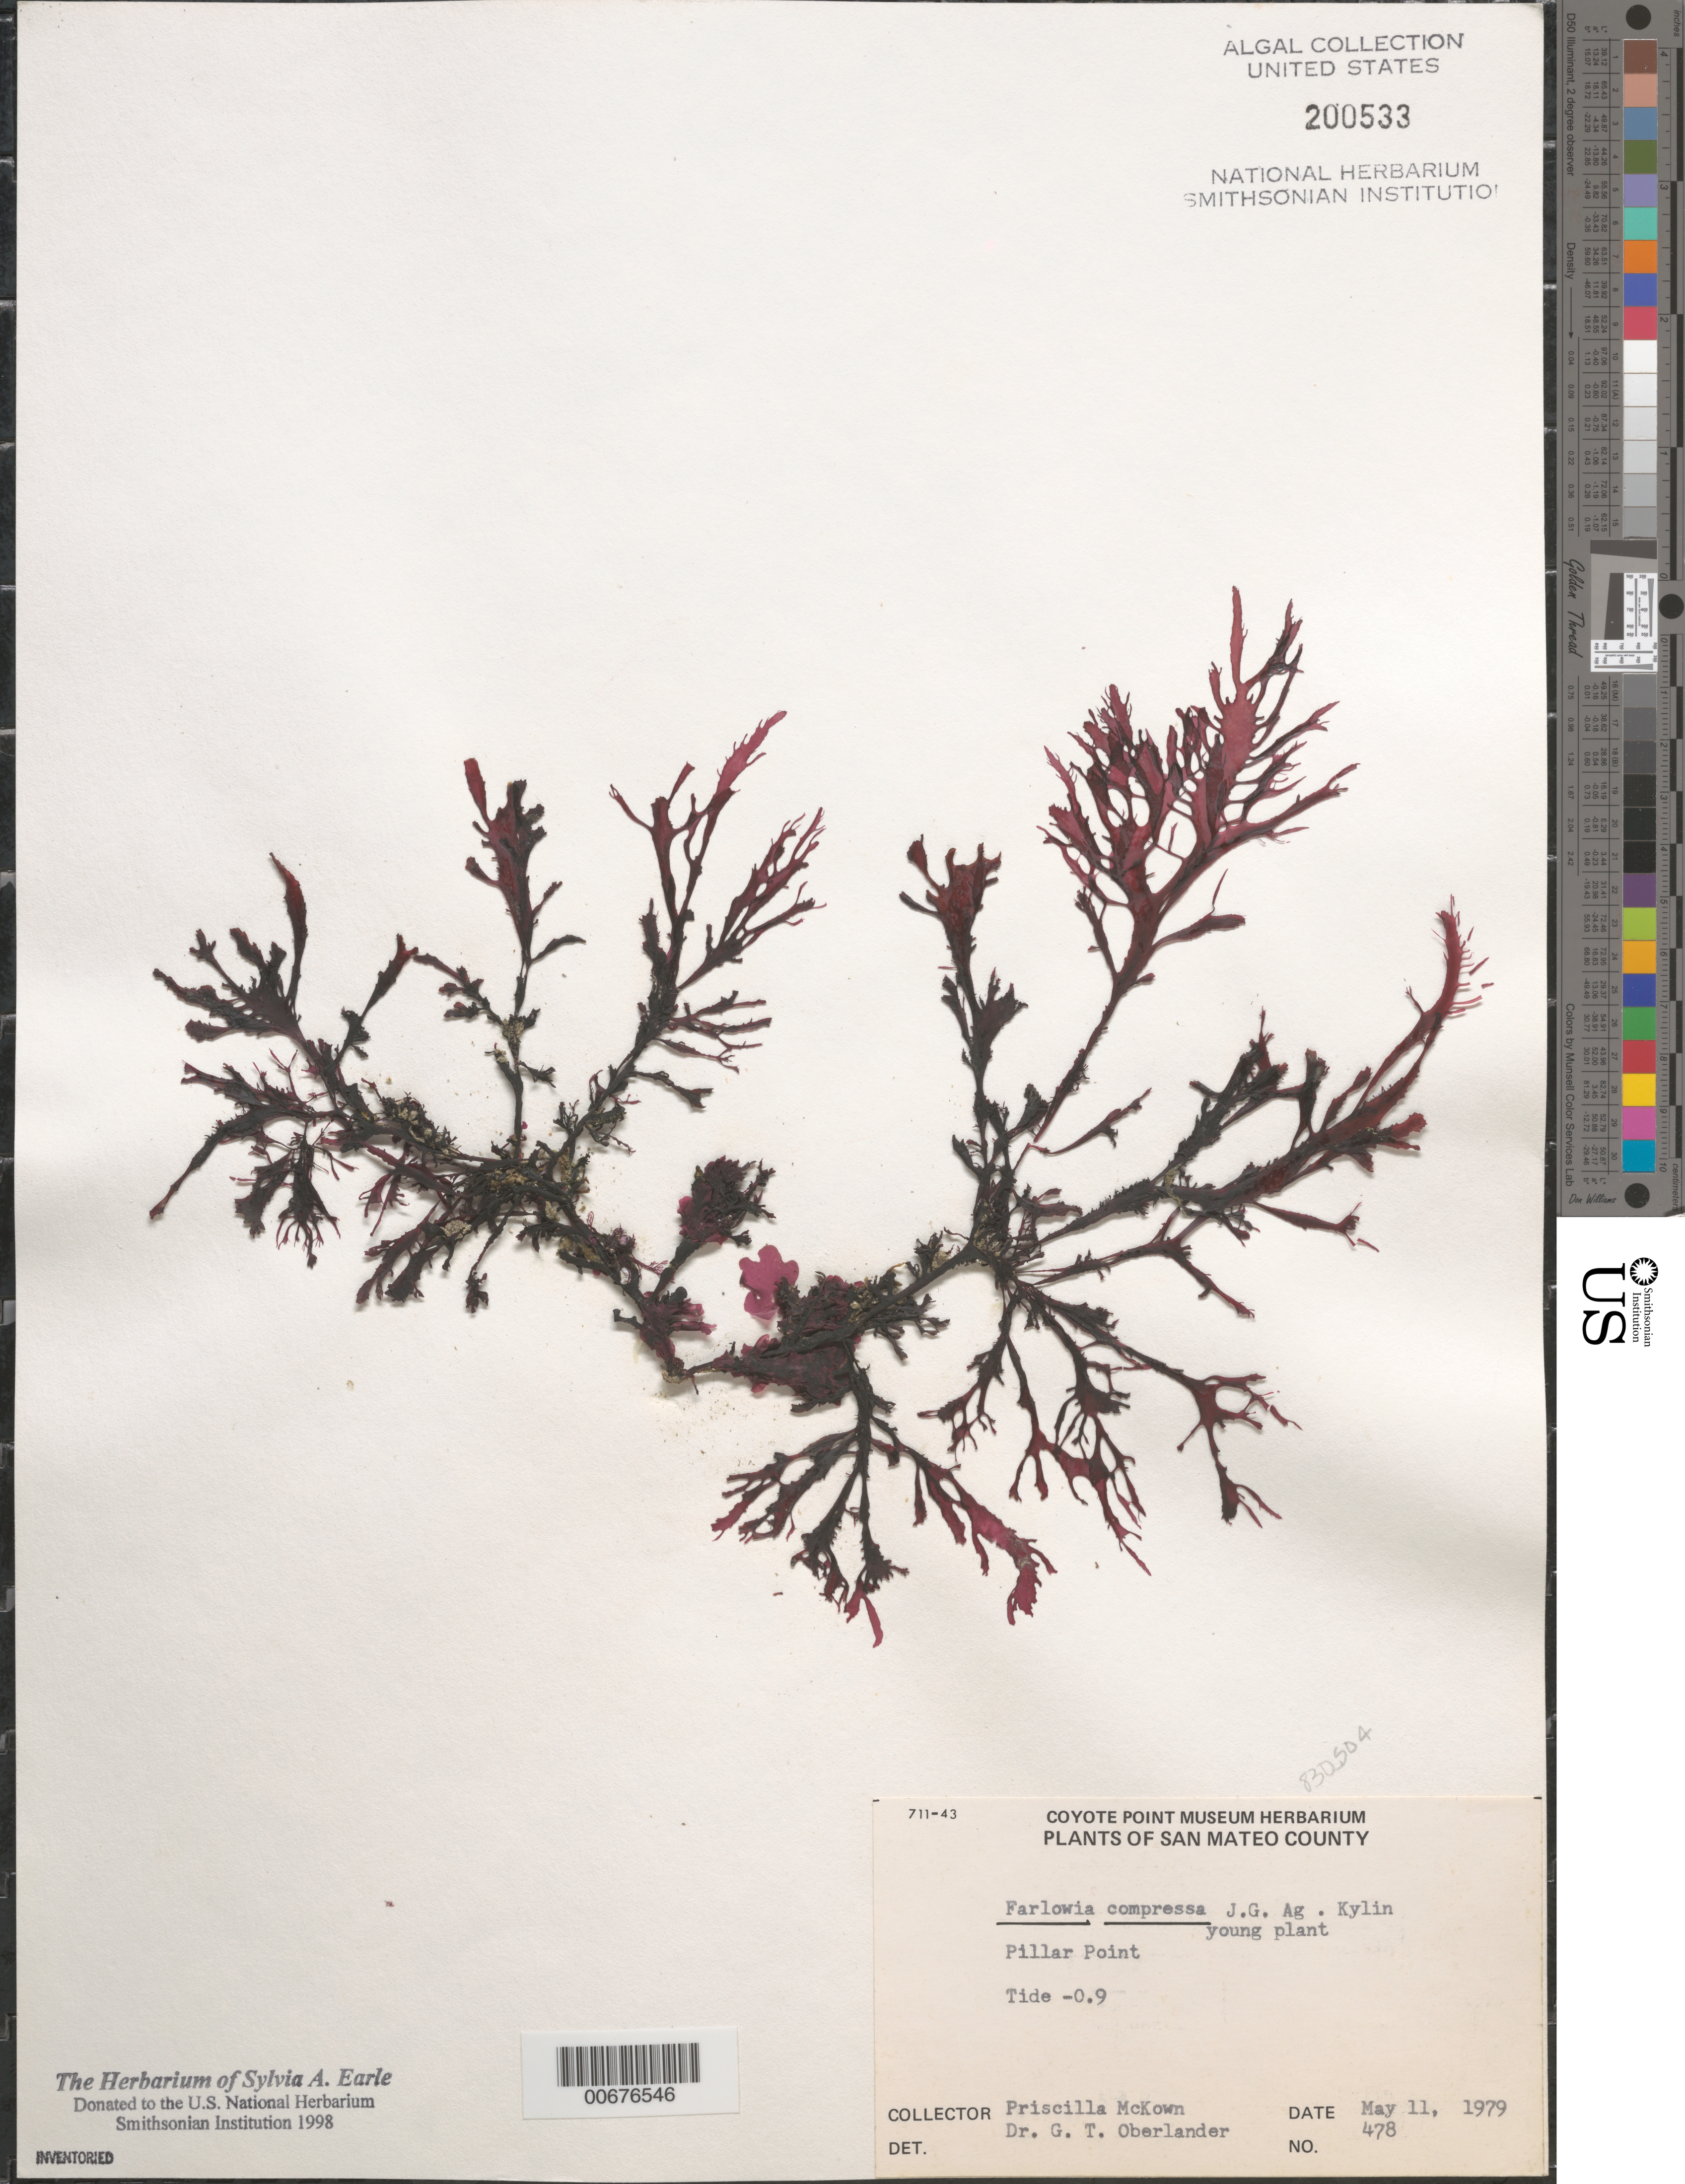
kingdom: Plantae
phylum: Rhodophyta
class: Florideophyceae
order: Gigartinales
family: Dumontiaceae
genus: Farlowia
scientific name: Farlowia compressa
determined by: Oberlander, G. T.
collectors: P. McKown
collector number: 478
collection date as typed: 11 May 1979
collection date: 1979-05-11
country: United States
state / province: California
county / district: San Mateo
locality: Pillar Point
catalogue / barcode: US 200533